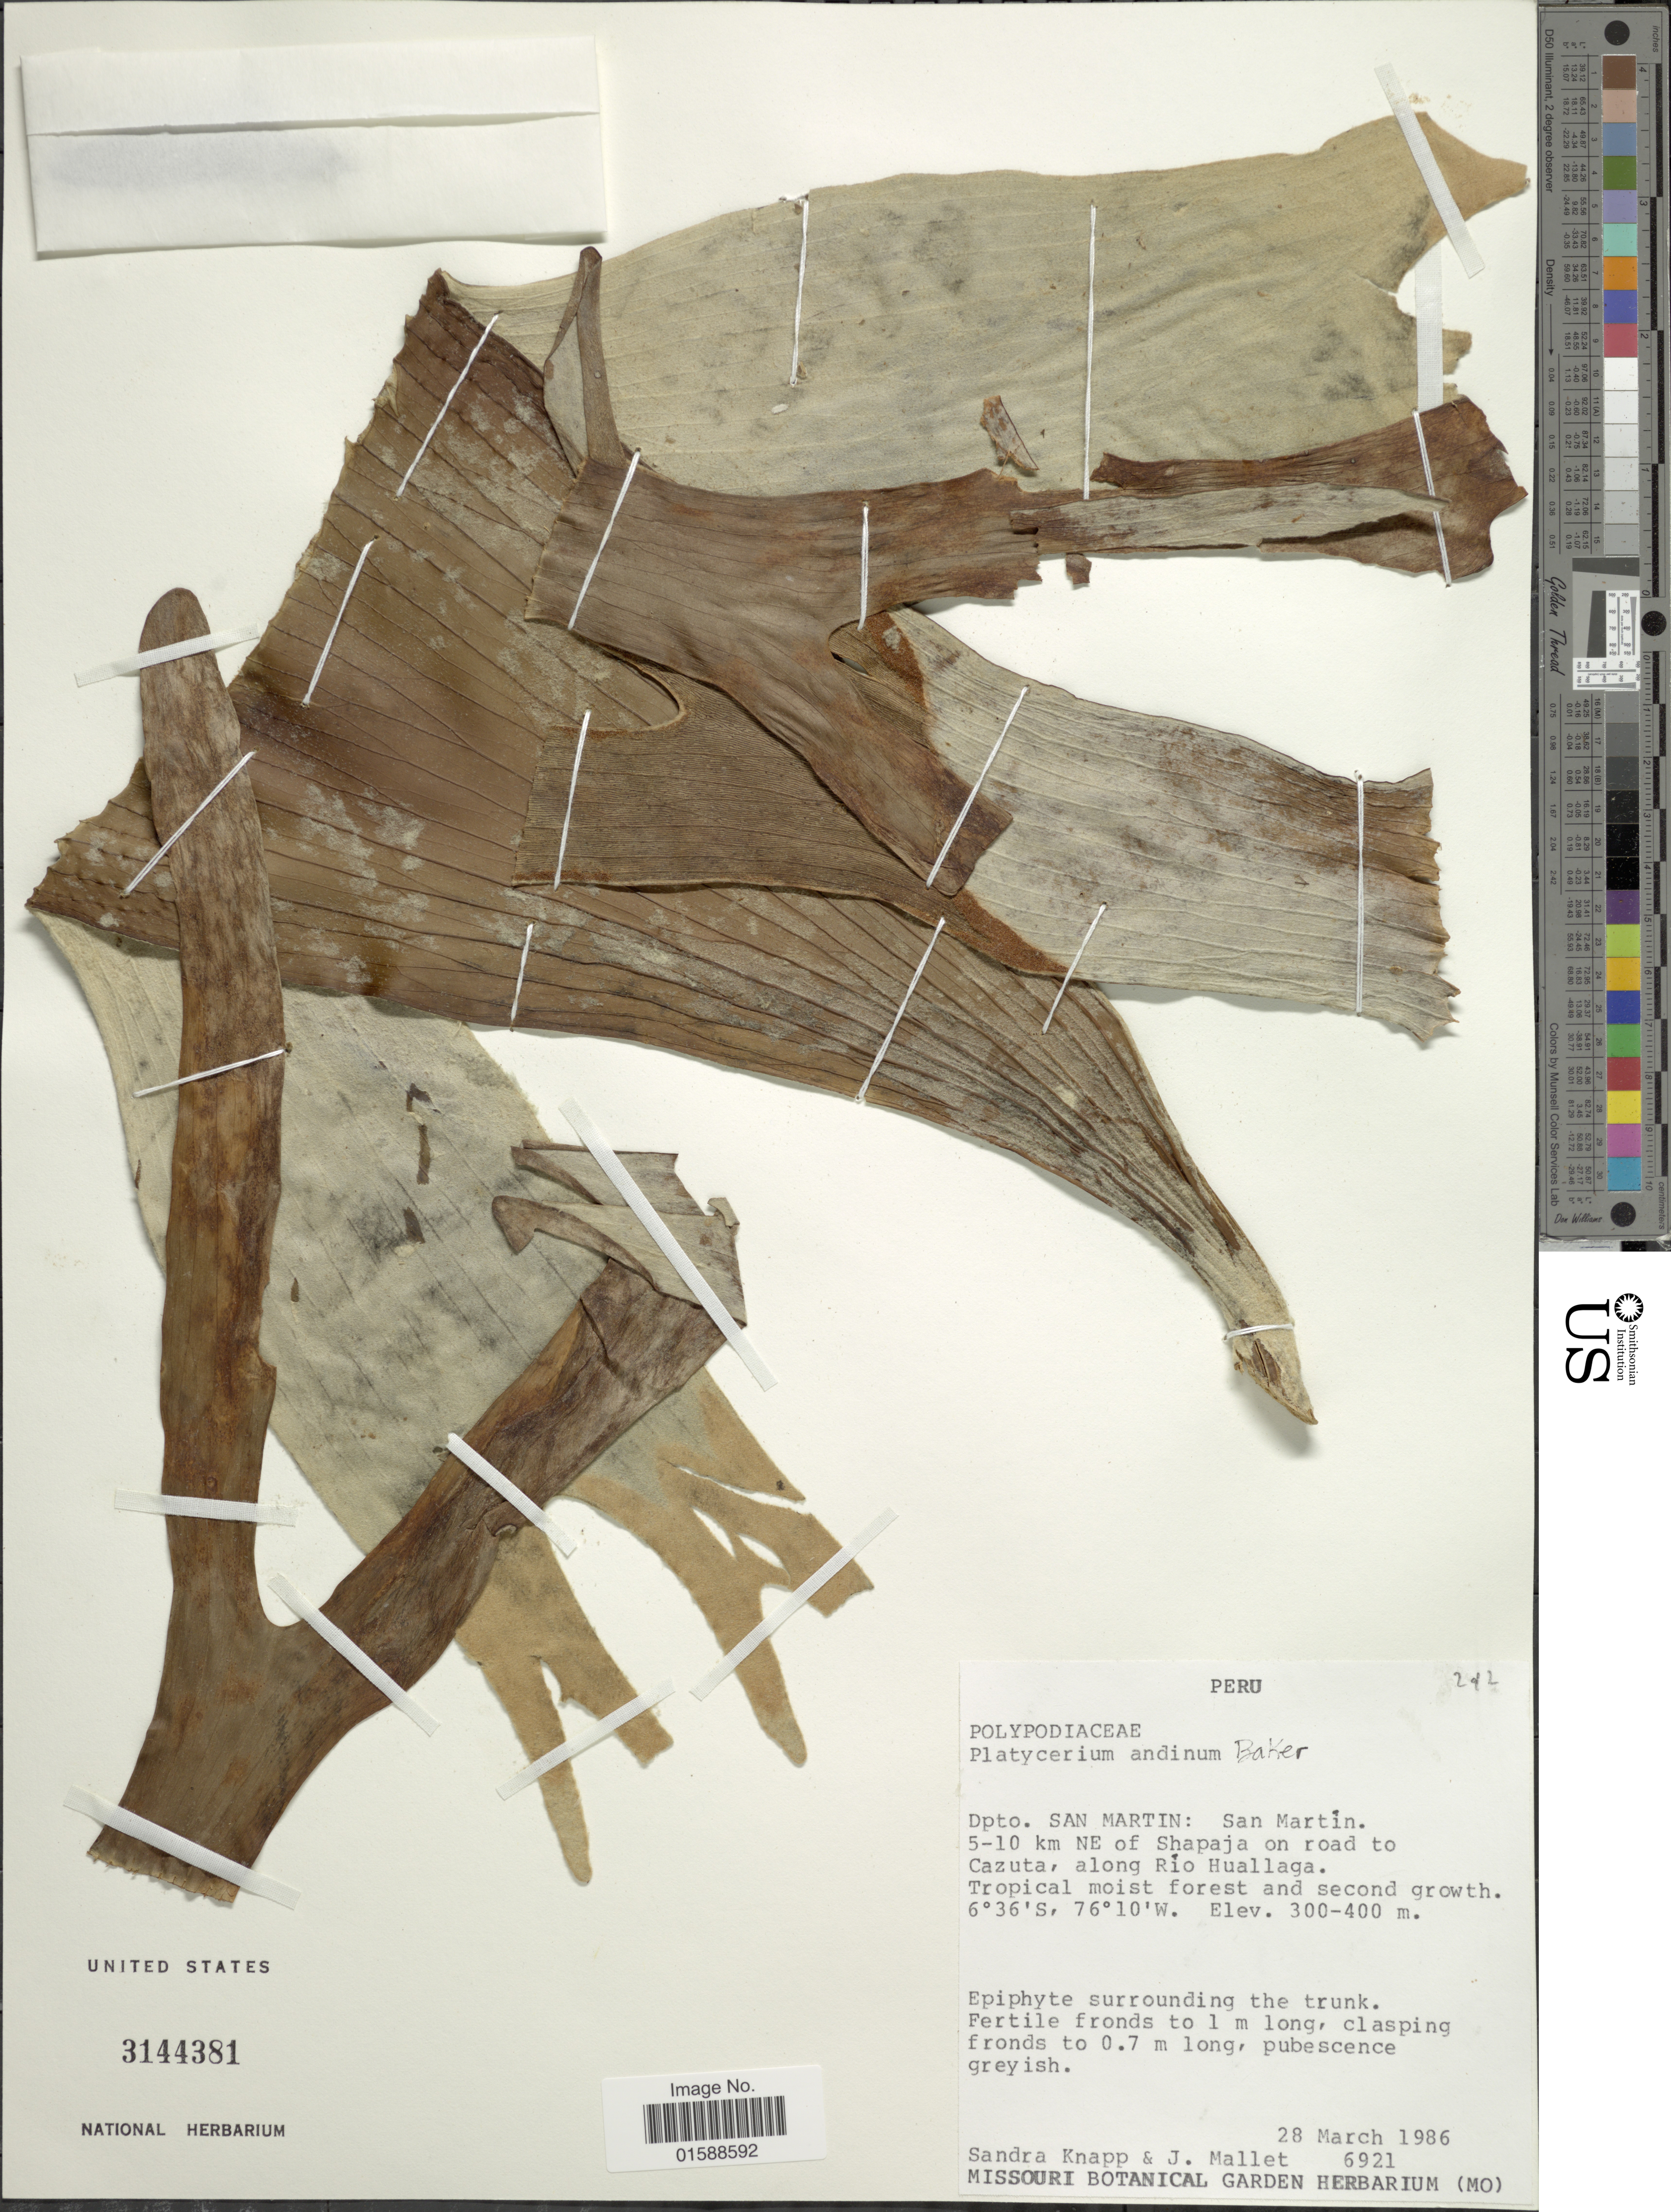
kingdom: Plantae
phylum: Tracheophyta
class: Polypodiopsida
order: Polypodiales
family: Polypodiaceae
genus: Platycerium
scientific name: Platycerium andinum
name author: Baker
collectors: S. Knapp & J. Mallet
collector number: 6921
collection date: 1986-03-28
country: Peru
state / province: San Martín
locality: San Martin. 5-10 km NE of Shapaja on road to Cazuta, along Rio Huallaga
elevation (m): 300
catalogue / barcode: US 3144381